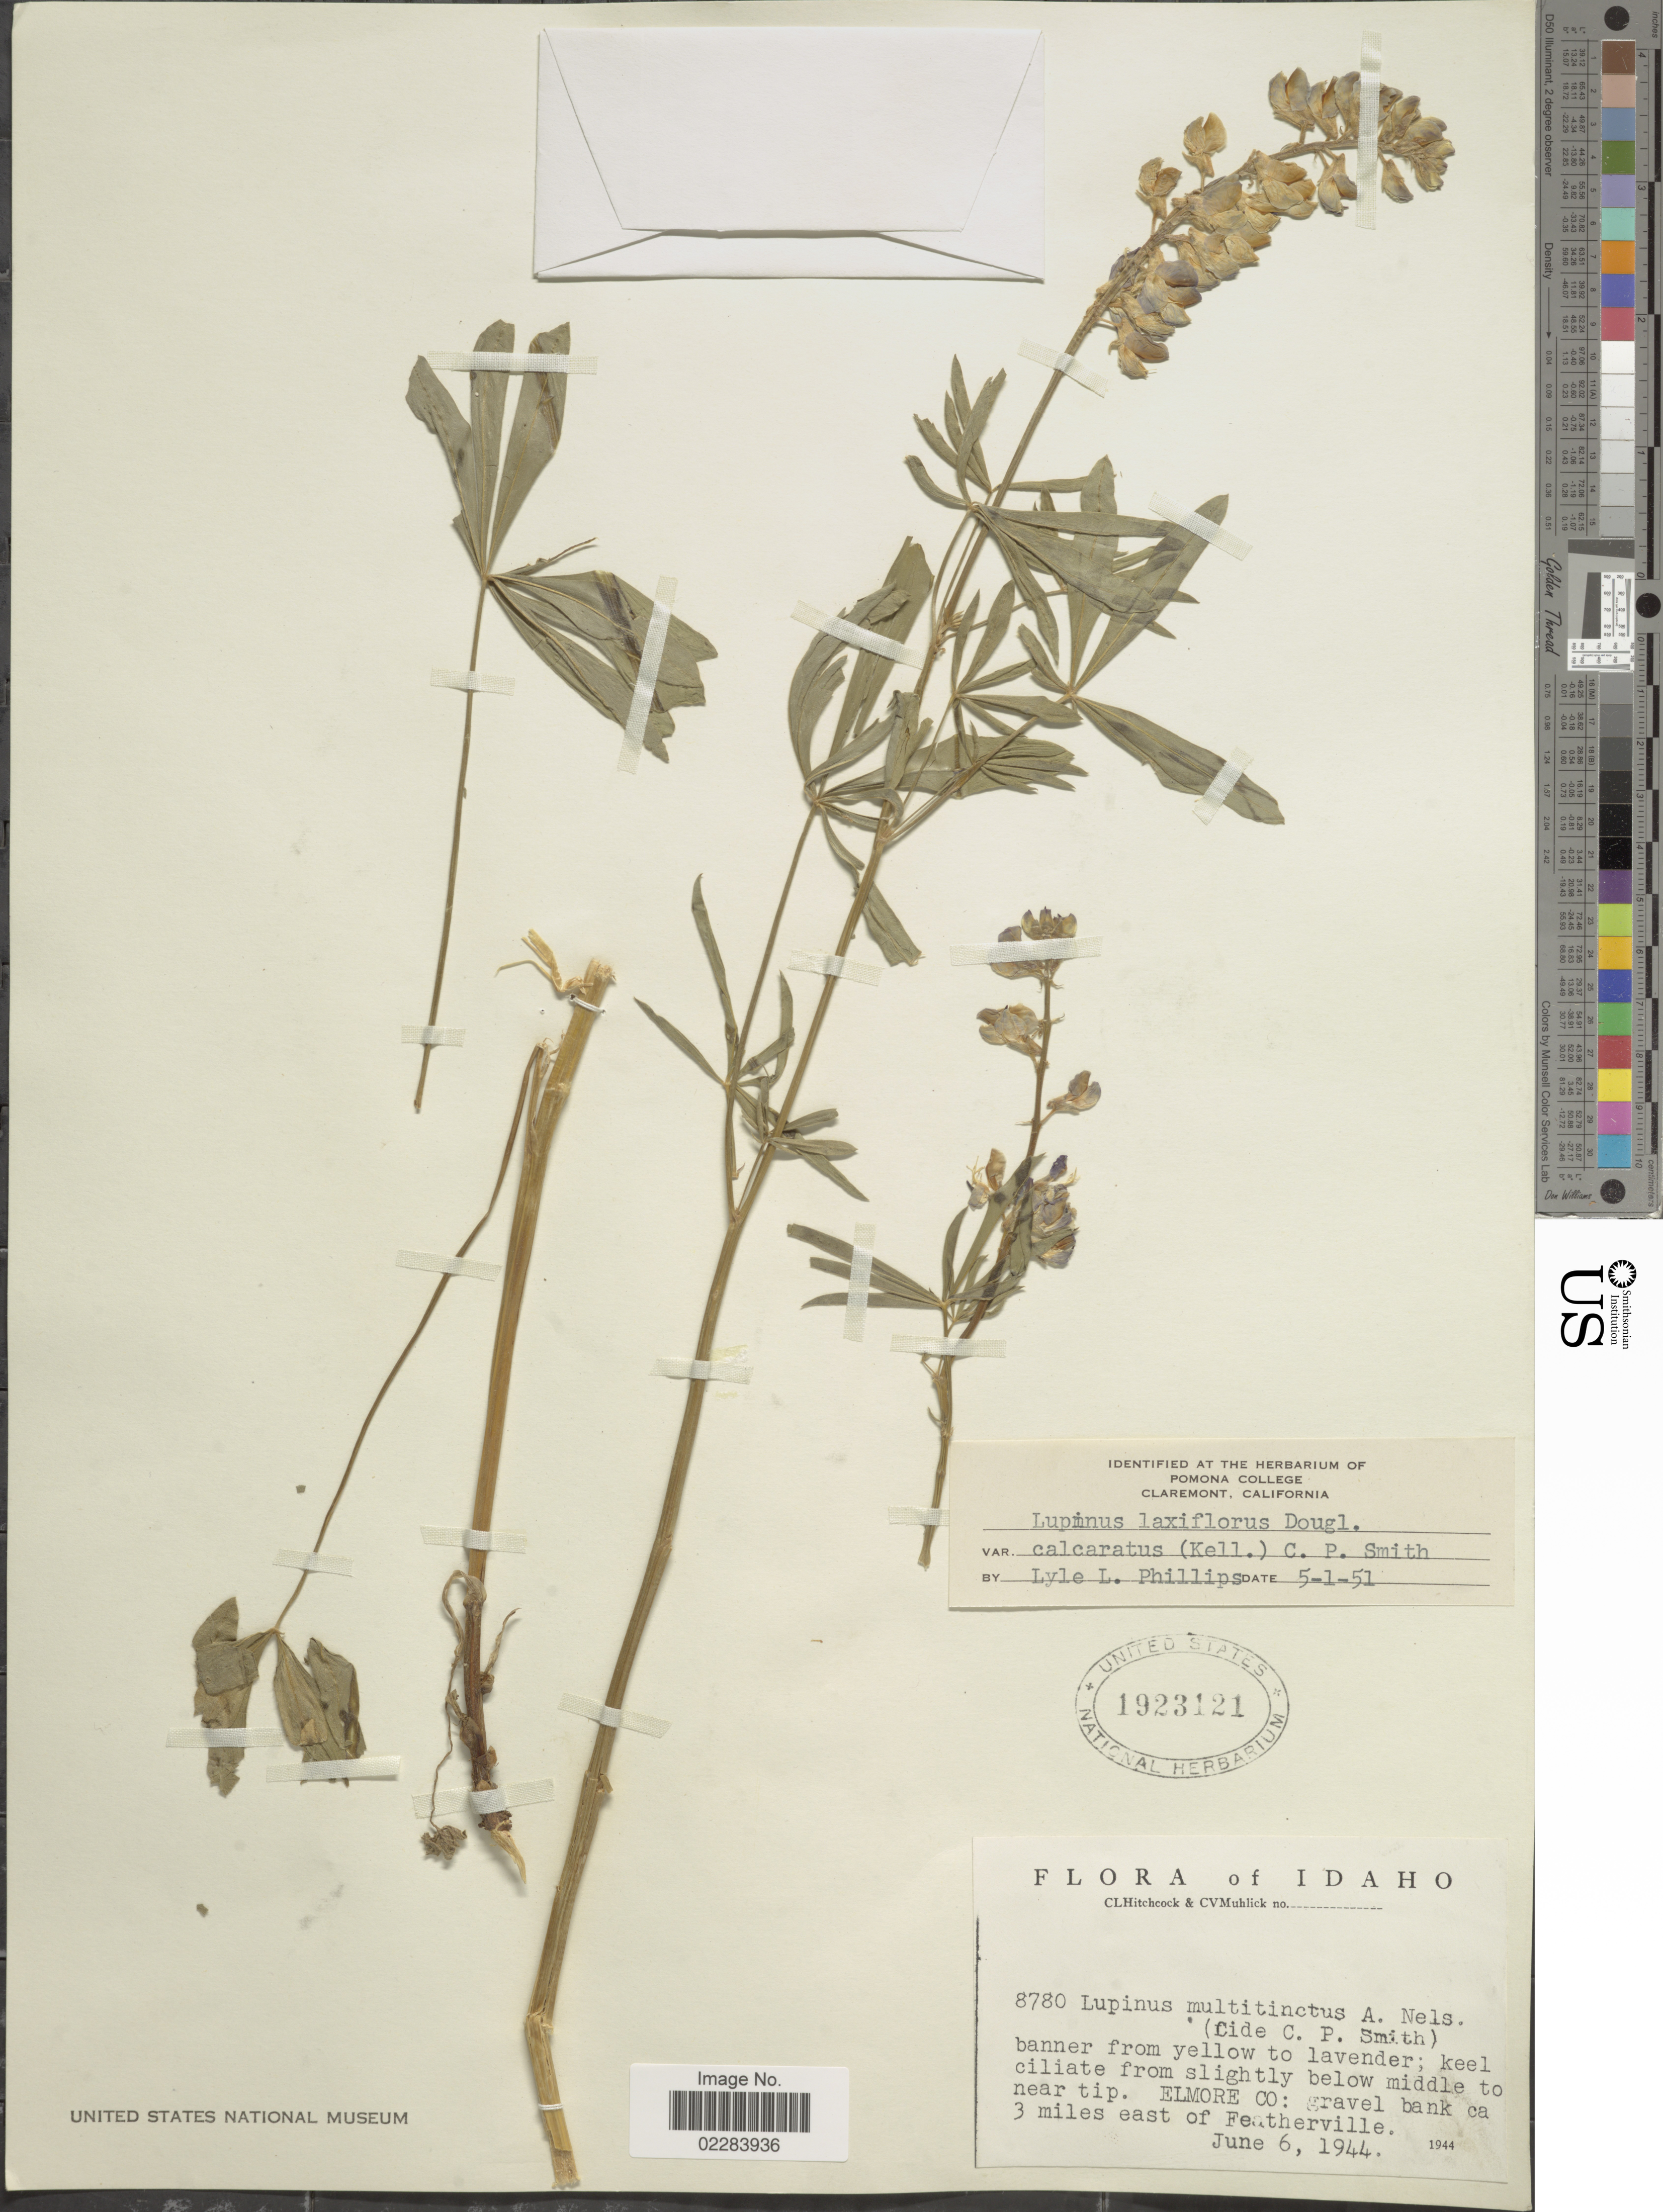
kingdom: Plantae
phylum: Tracheophyta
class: Magnoliopsida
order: Fabales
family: Fabaceae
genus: Lupinus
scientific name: Lupinus arbustus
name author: Lindl.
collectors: C. L. Hitchcock & C. V. Muhlick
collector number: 8780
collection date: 1944-06-06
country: United States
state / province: Idaho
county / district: Elmore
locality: gravel bank ca 3 miles east of Featherville.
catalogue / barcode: US 1923121